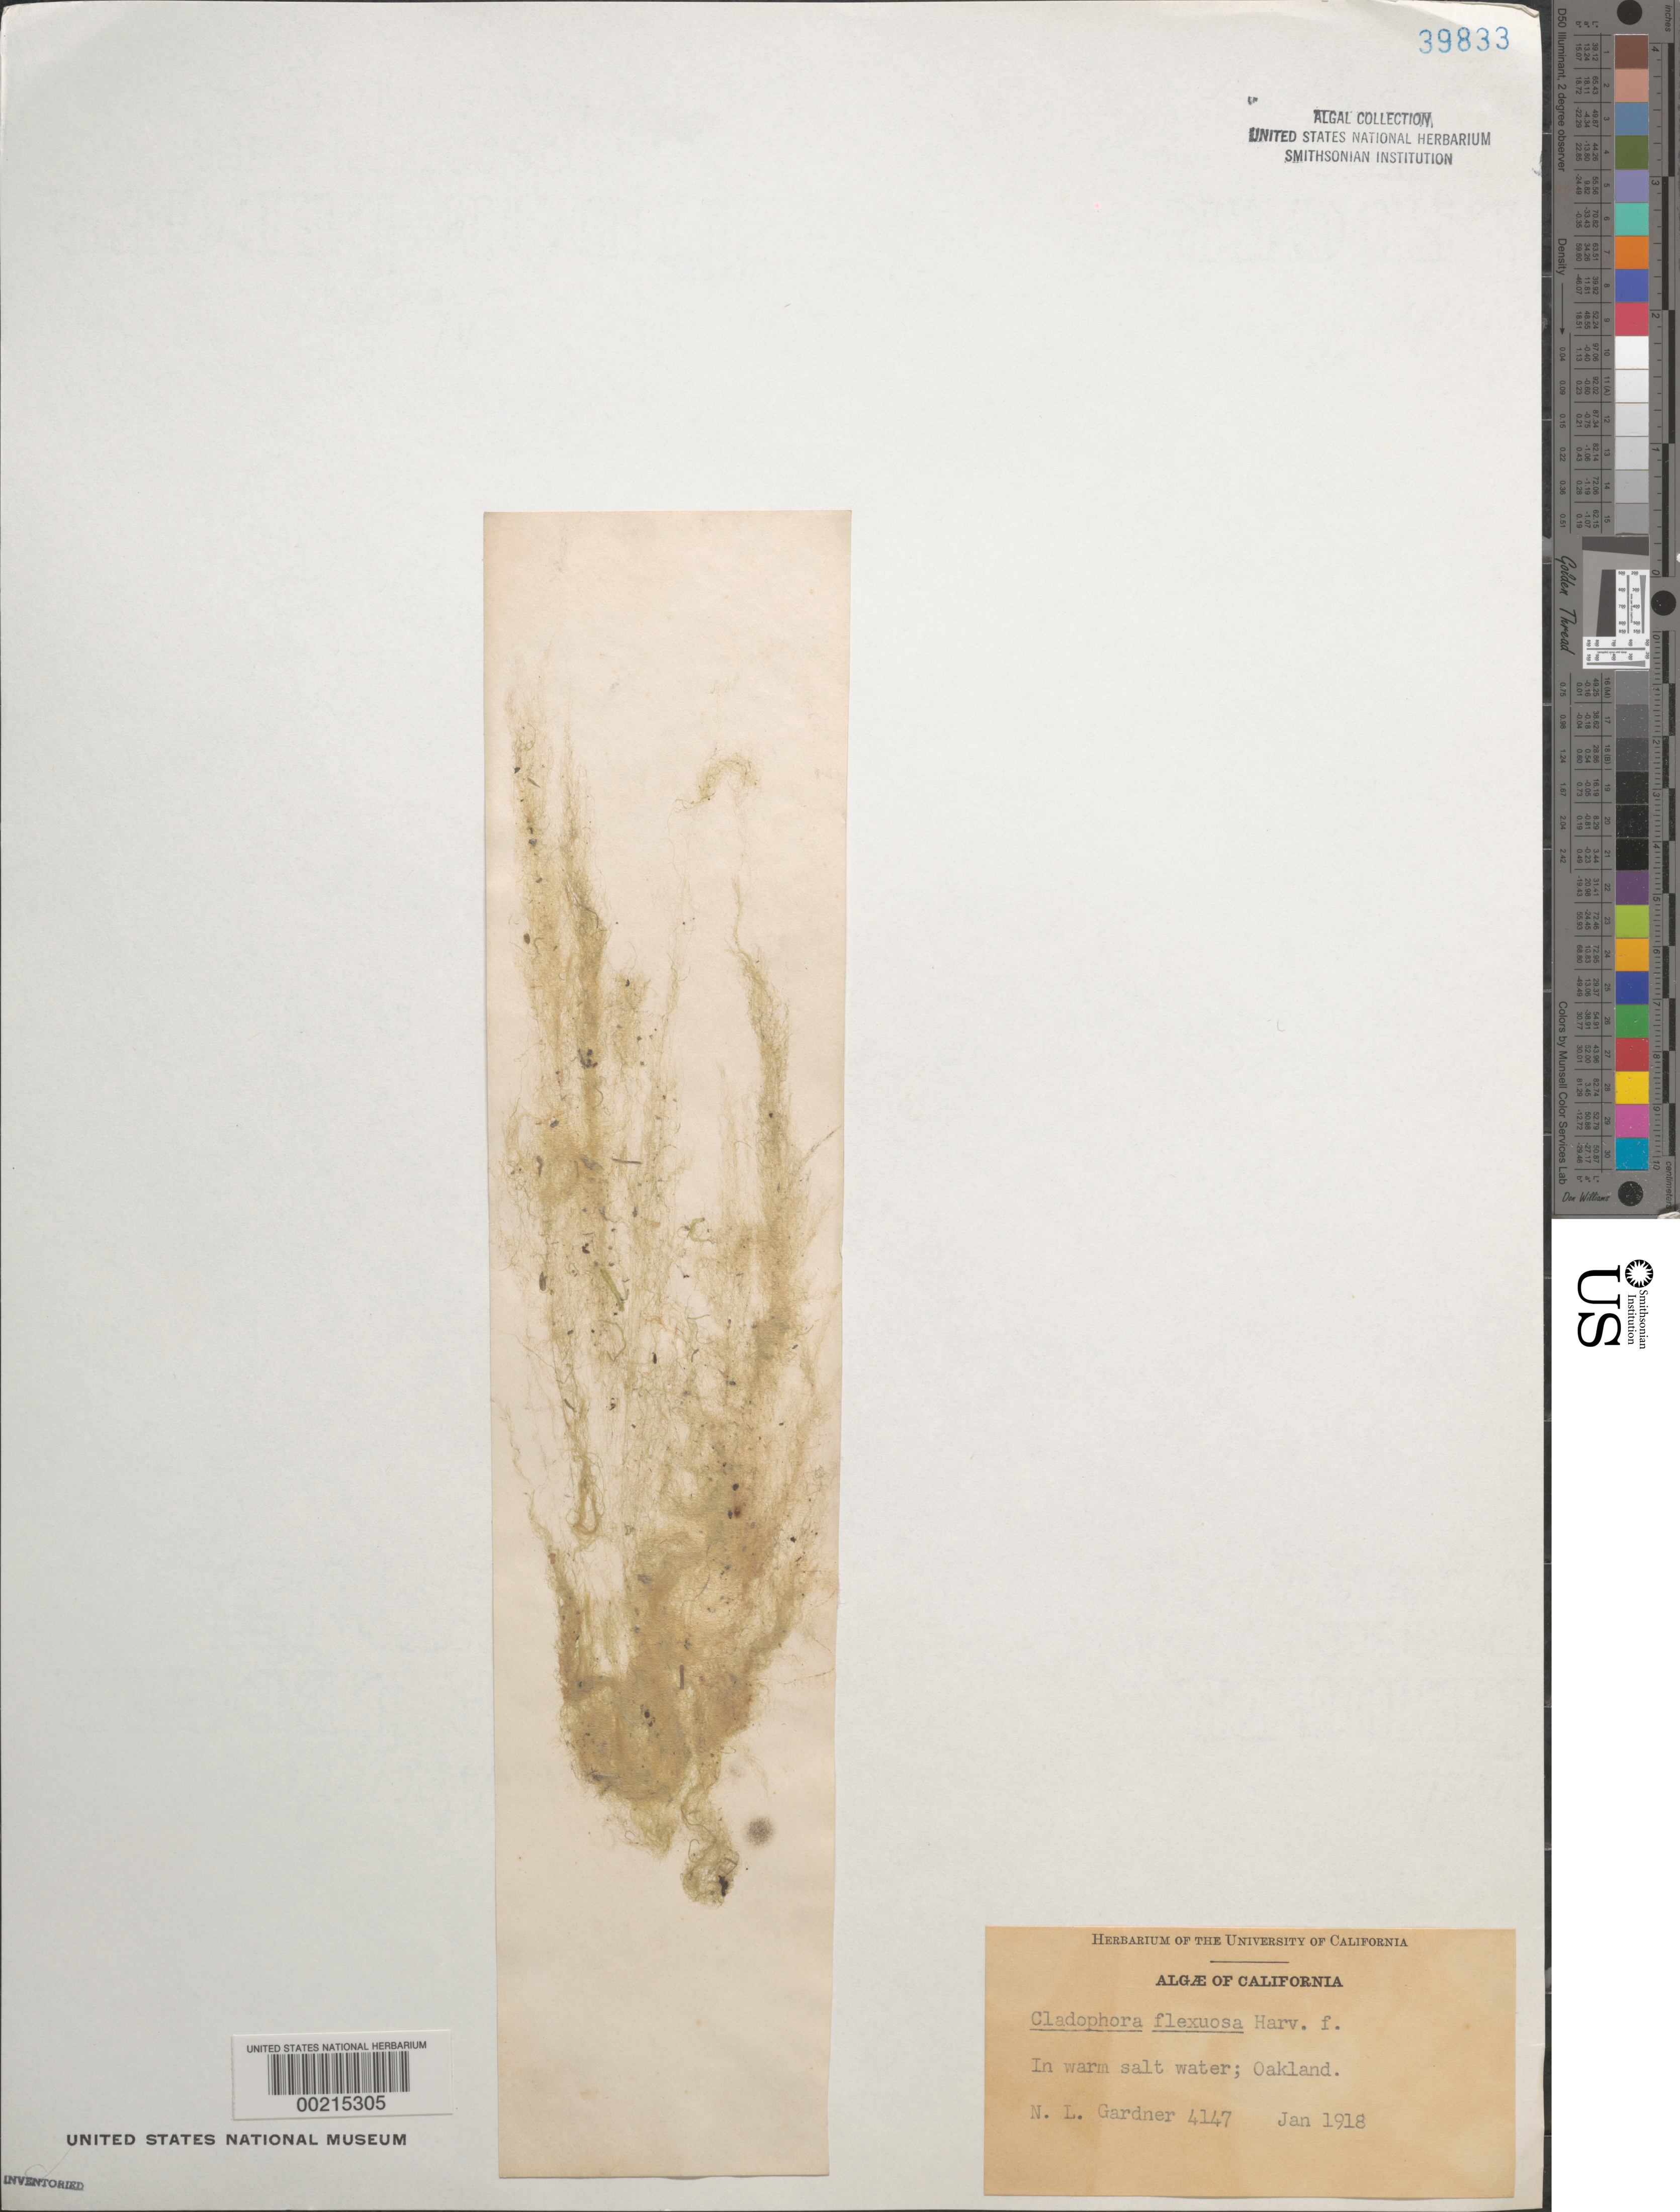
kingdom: Plantae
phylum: Chlorophyta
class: Ulvophyceae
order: Cladophorales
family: Cladophoraceae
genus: Cladophora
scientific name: Cladophora flexuosa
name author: (O.F. Muell.) Kütz.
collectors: N. Gardner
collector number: NLG 4147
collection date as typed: Jan 1918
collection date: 1918-01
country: United States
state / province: California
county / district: Alameda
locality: Oakland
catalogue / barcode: US 39833